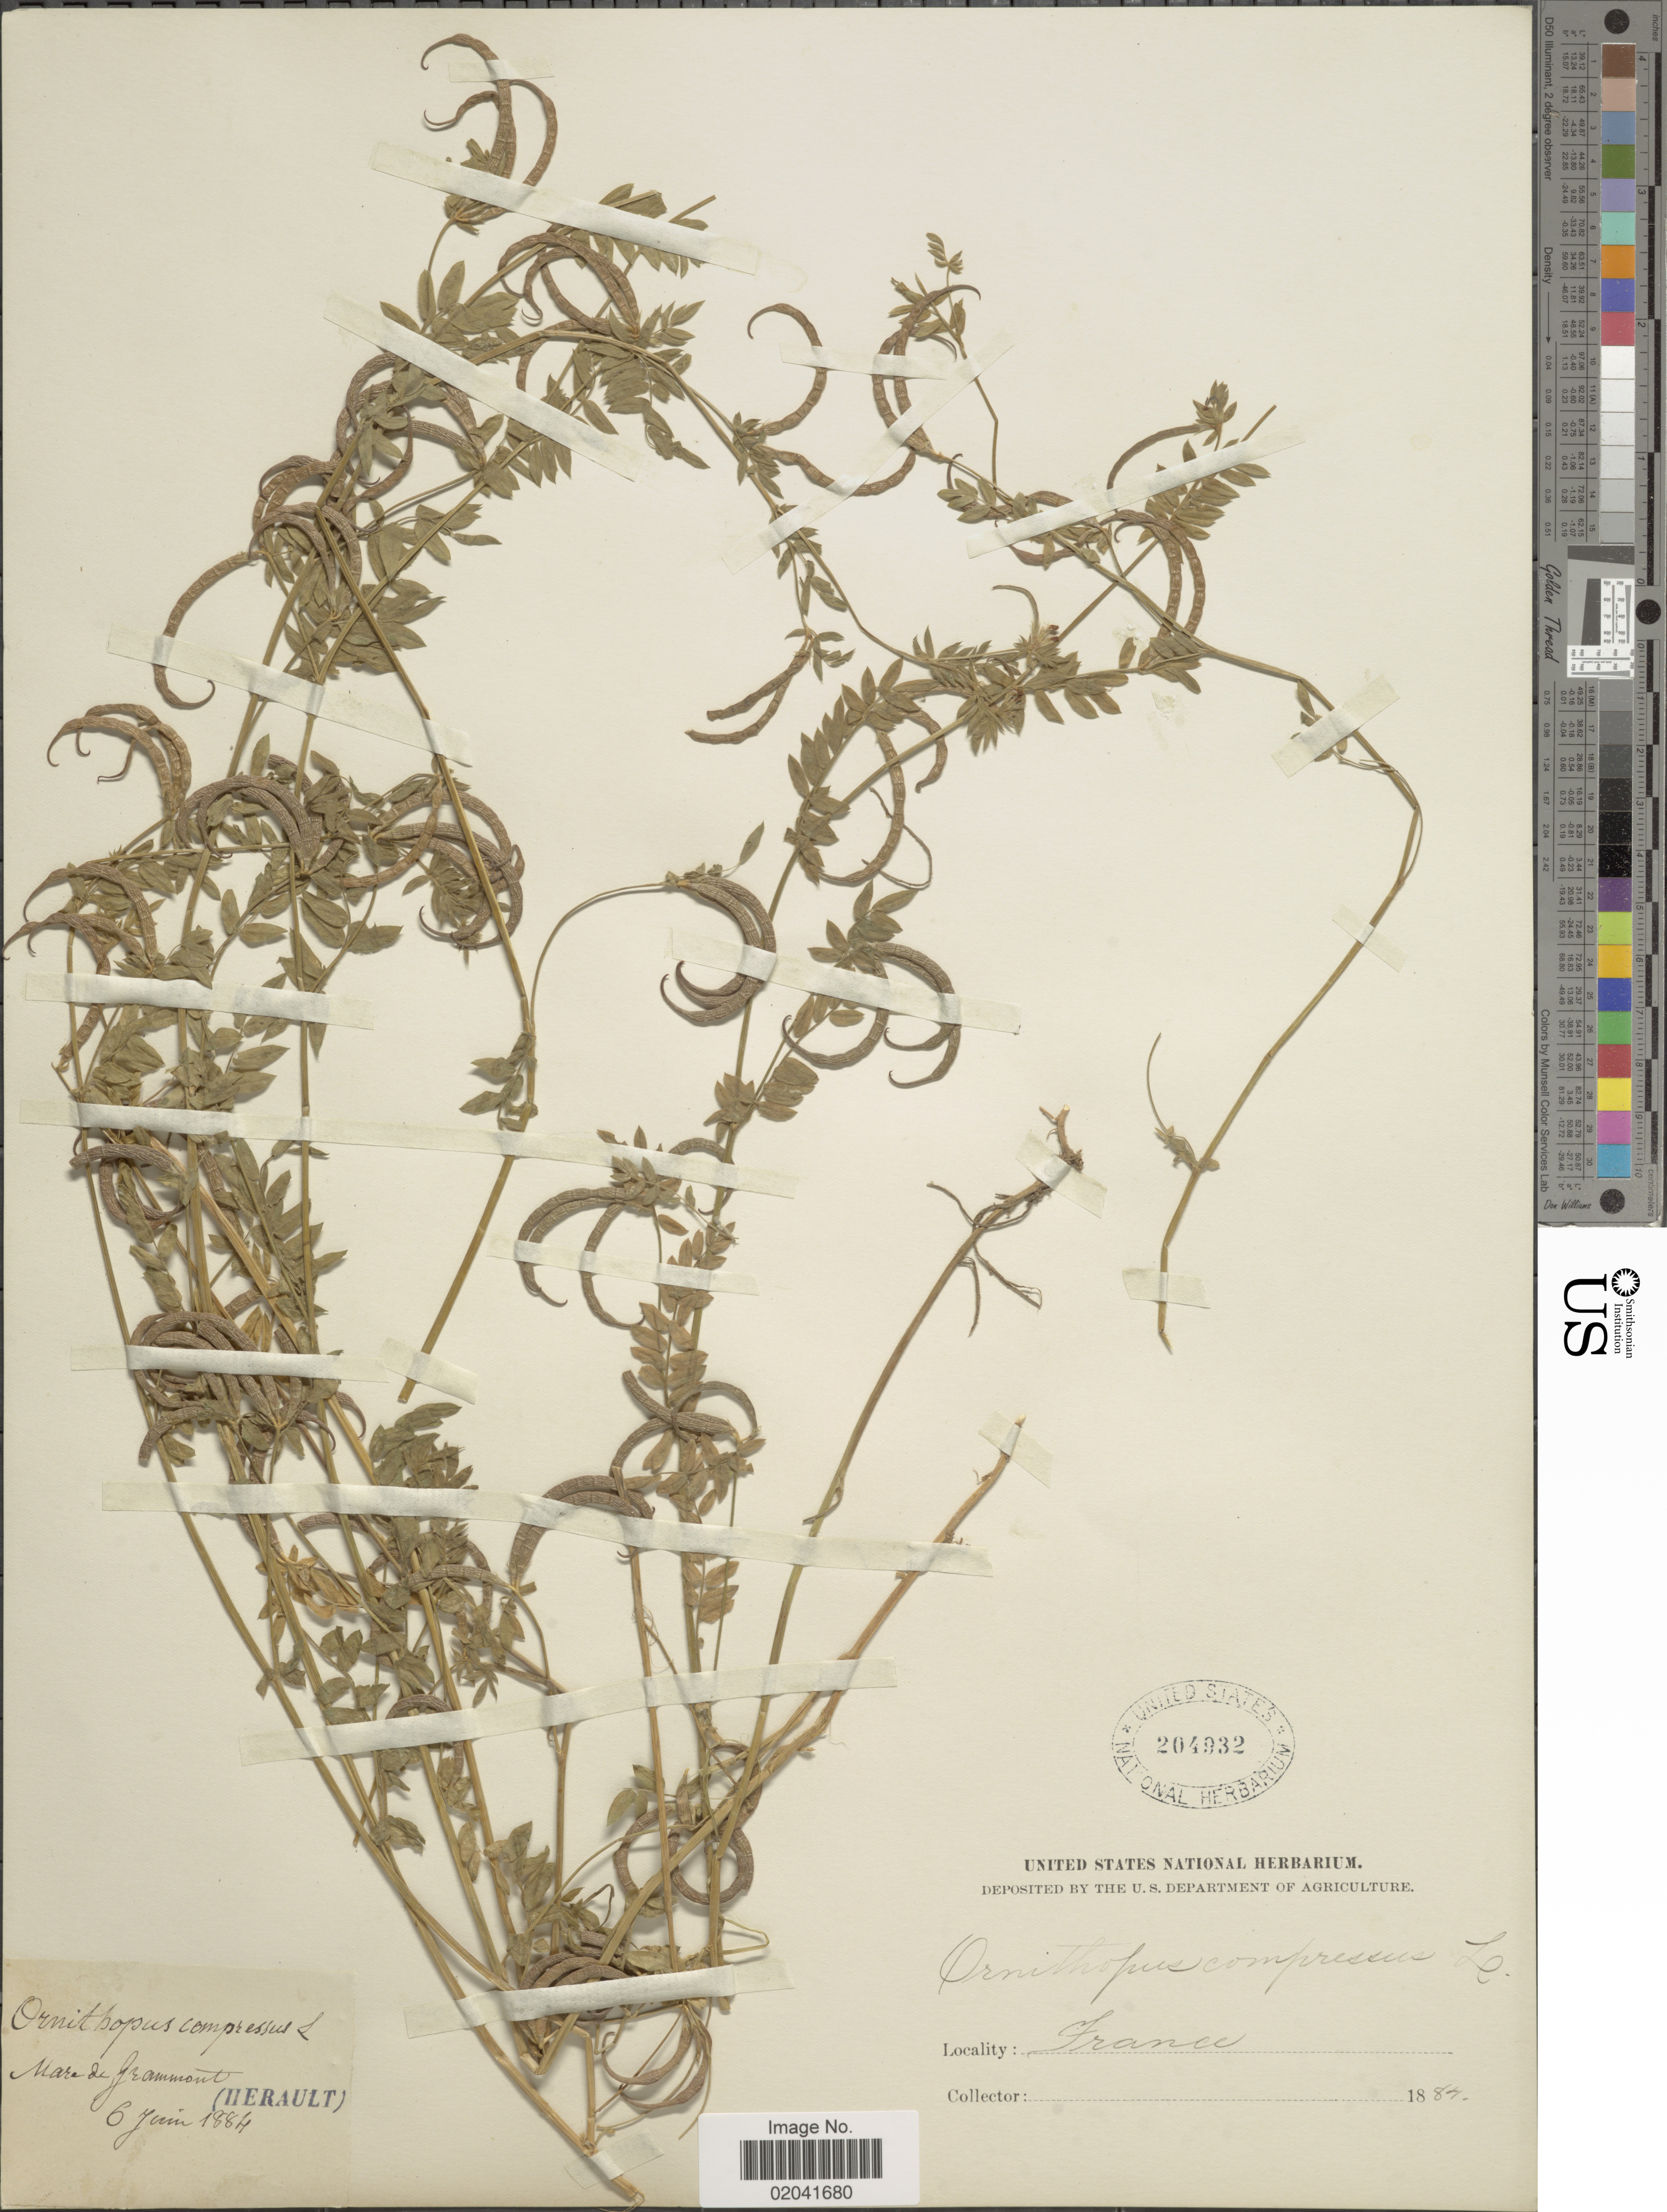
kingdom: Plantae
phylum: Tracheophyta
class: Magnoliopsida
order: Fabales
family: Fabaceae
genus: Ornithopus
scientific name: Ornithopus compressus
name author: L.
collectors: ex herb. United States National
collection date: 1884-06-06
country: France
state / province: Occitanie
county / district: Hérault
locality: Mare de Grammout [interpreted] (Herault). France.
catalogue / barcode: US 204932